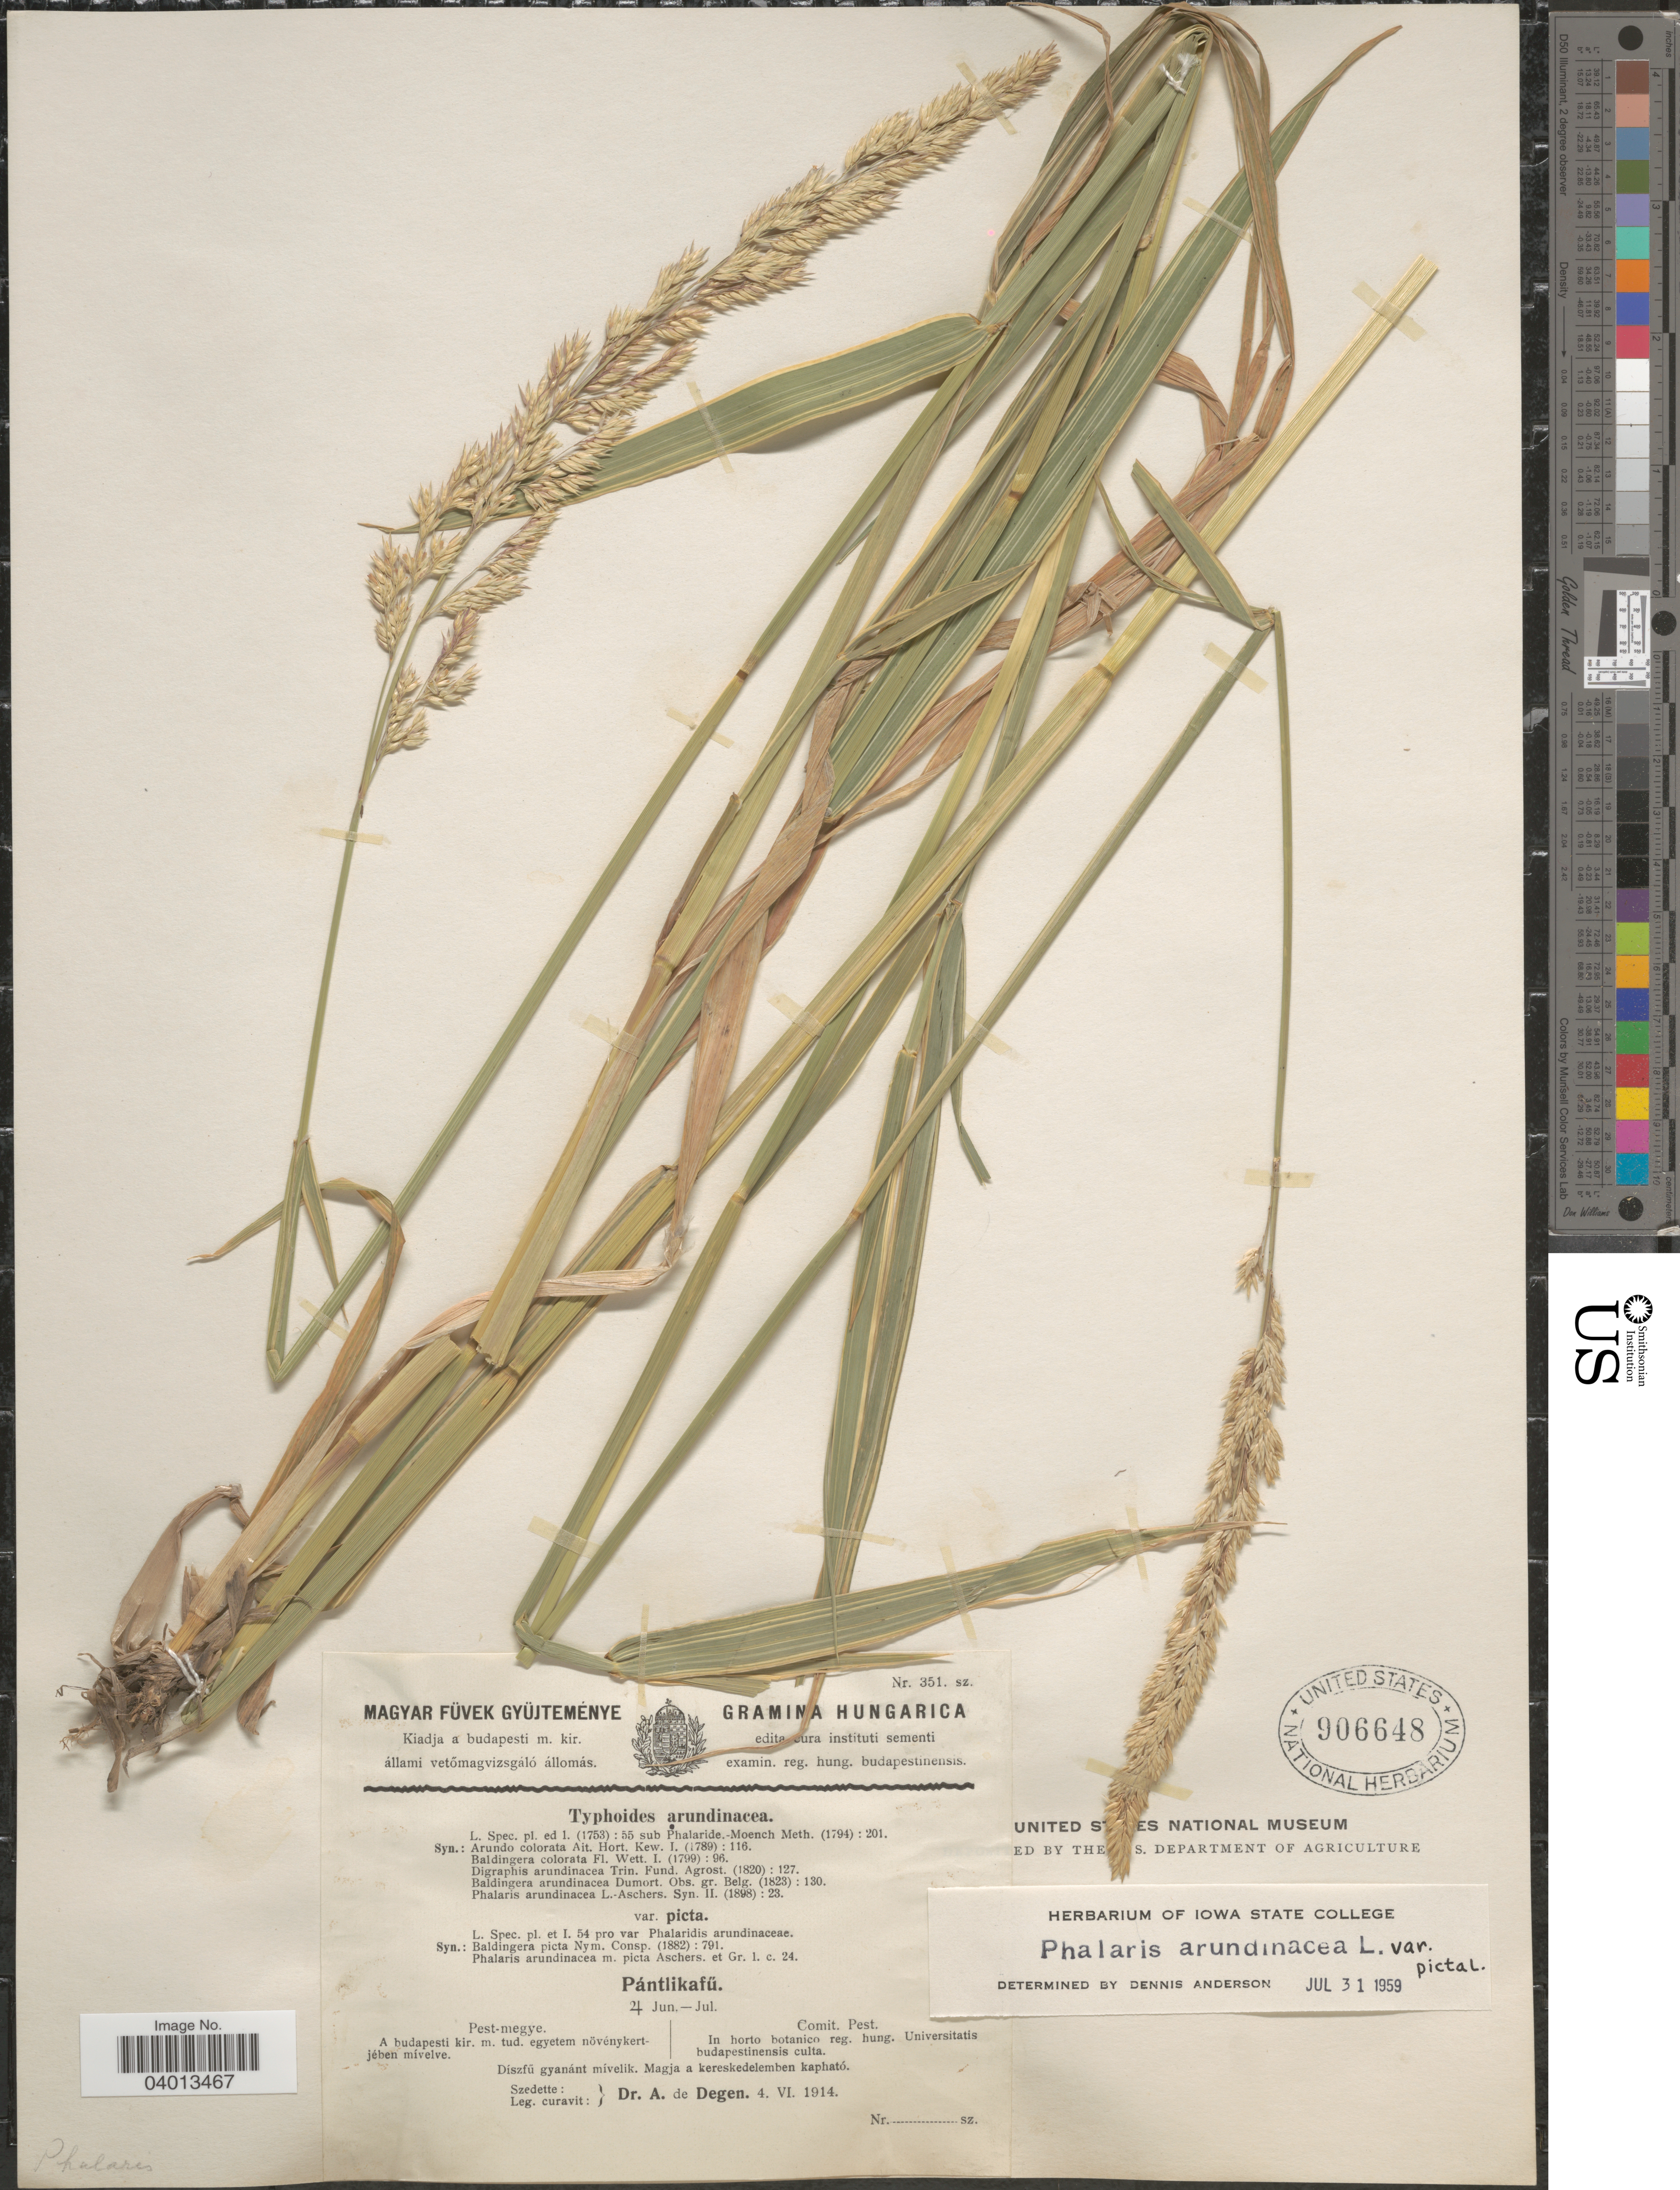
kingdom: Plantae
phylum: Tracheophyta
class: Liliopsida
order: Poales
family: Poaceae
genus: Phalaris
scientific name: Phalaris arundinacea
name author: L.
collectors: A. Degen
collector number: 351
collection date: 1914-06-04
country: Hungary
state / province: Budapest, Capital District of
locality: Hungarica. Comit. Pest. In horto botanico reg. hung. Universitatis budapestinensis culta.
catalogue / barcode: US 906648